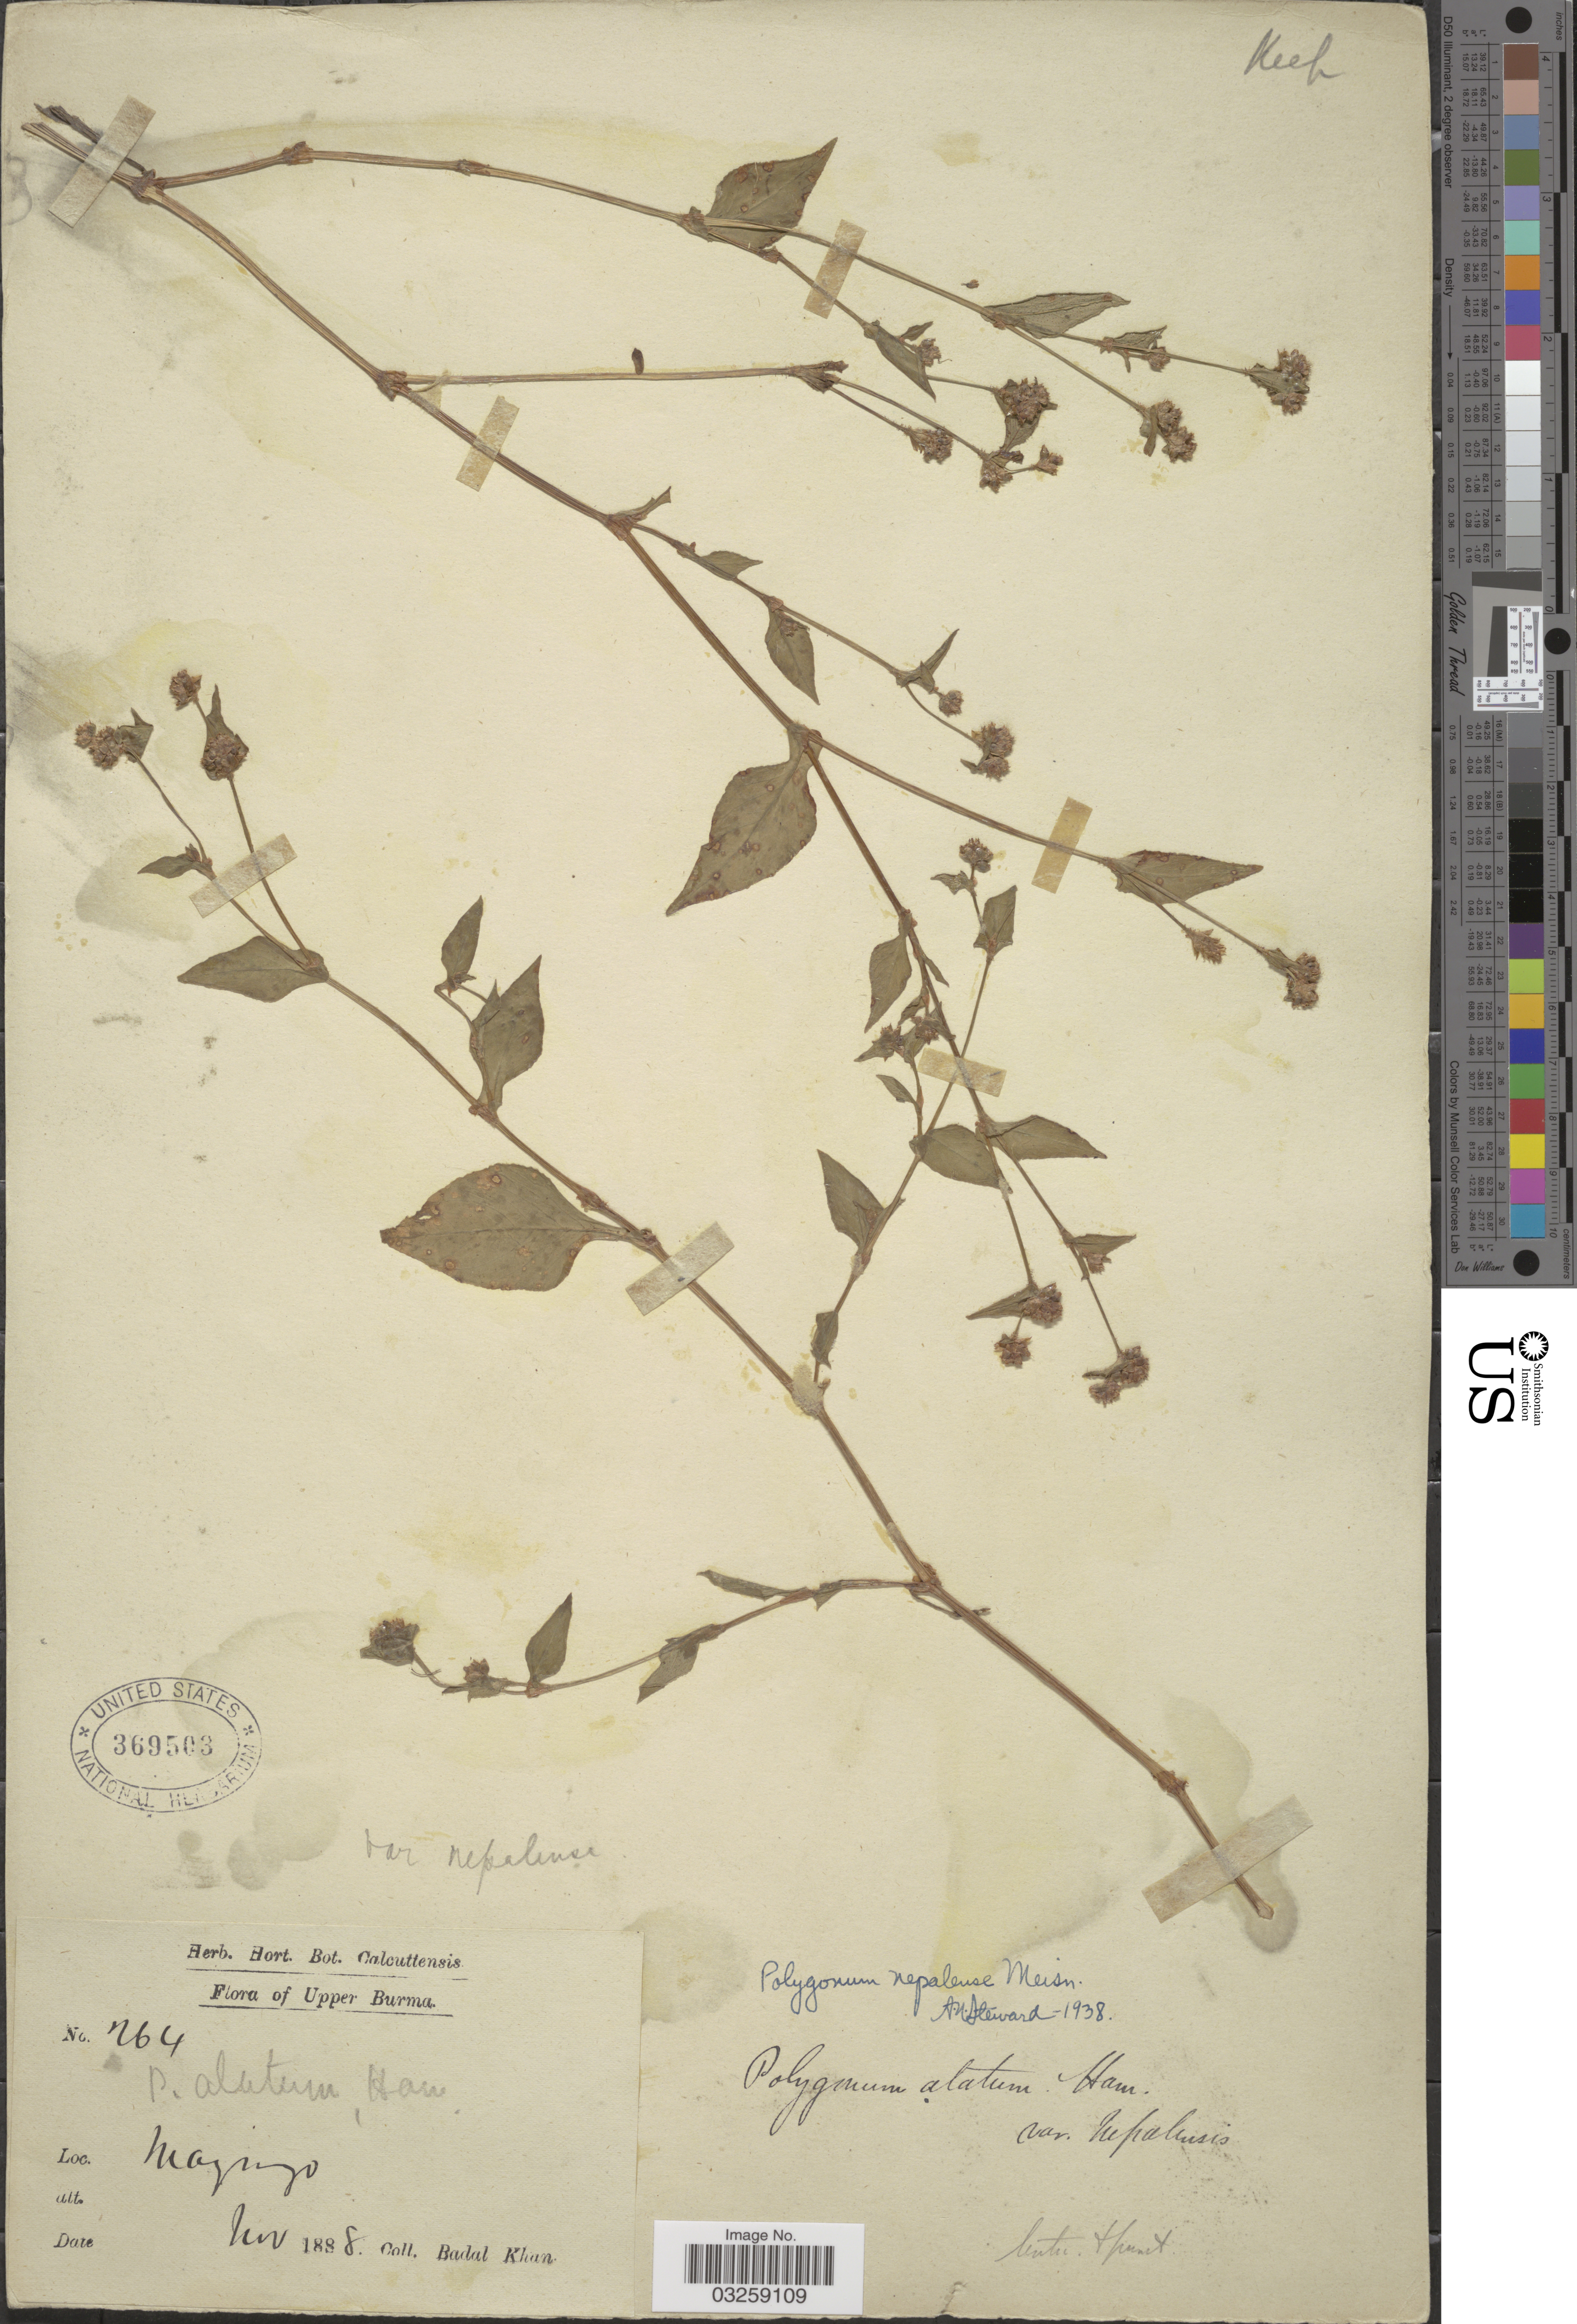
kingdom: Plantae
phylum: Tracheophyta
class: Magnoliopsida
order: Caryophyllales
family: Polygonaceae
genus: Polygonum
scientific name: Polygonum nepalense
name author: Meisn.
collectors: B. Khan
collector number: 264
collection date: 1888-11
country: Myanmar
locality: Upper Burma. Majngo [interpreted].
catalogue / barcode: US 369503